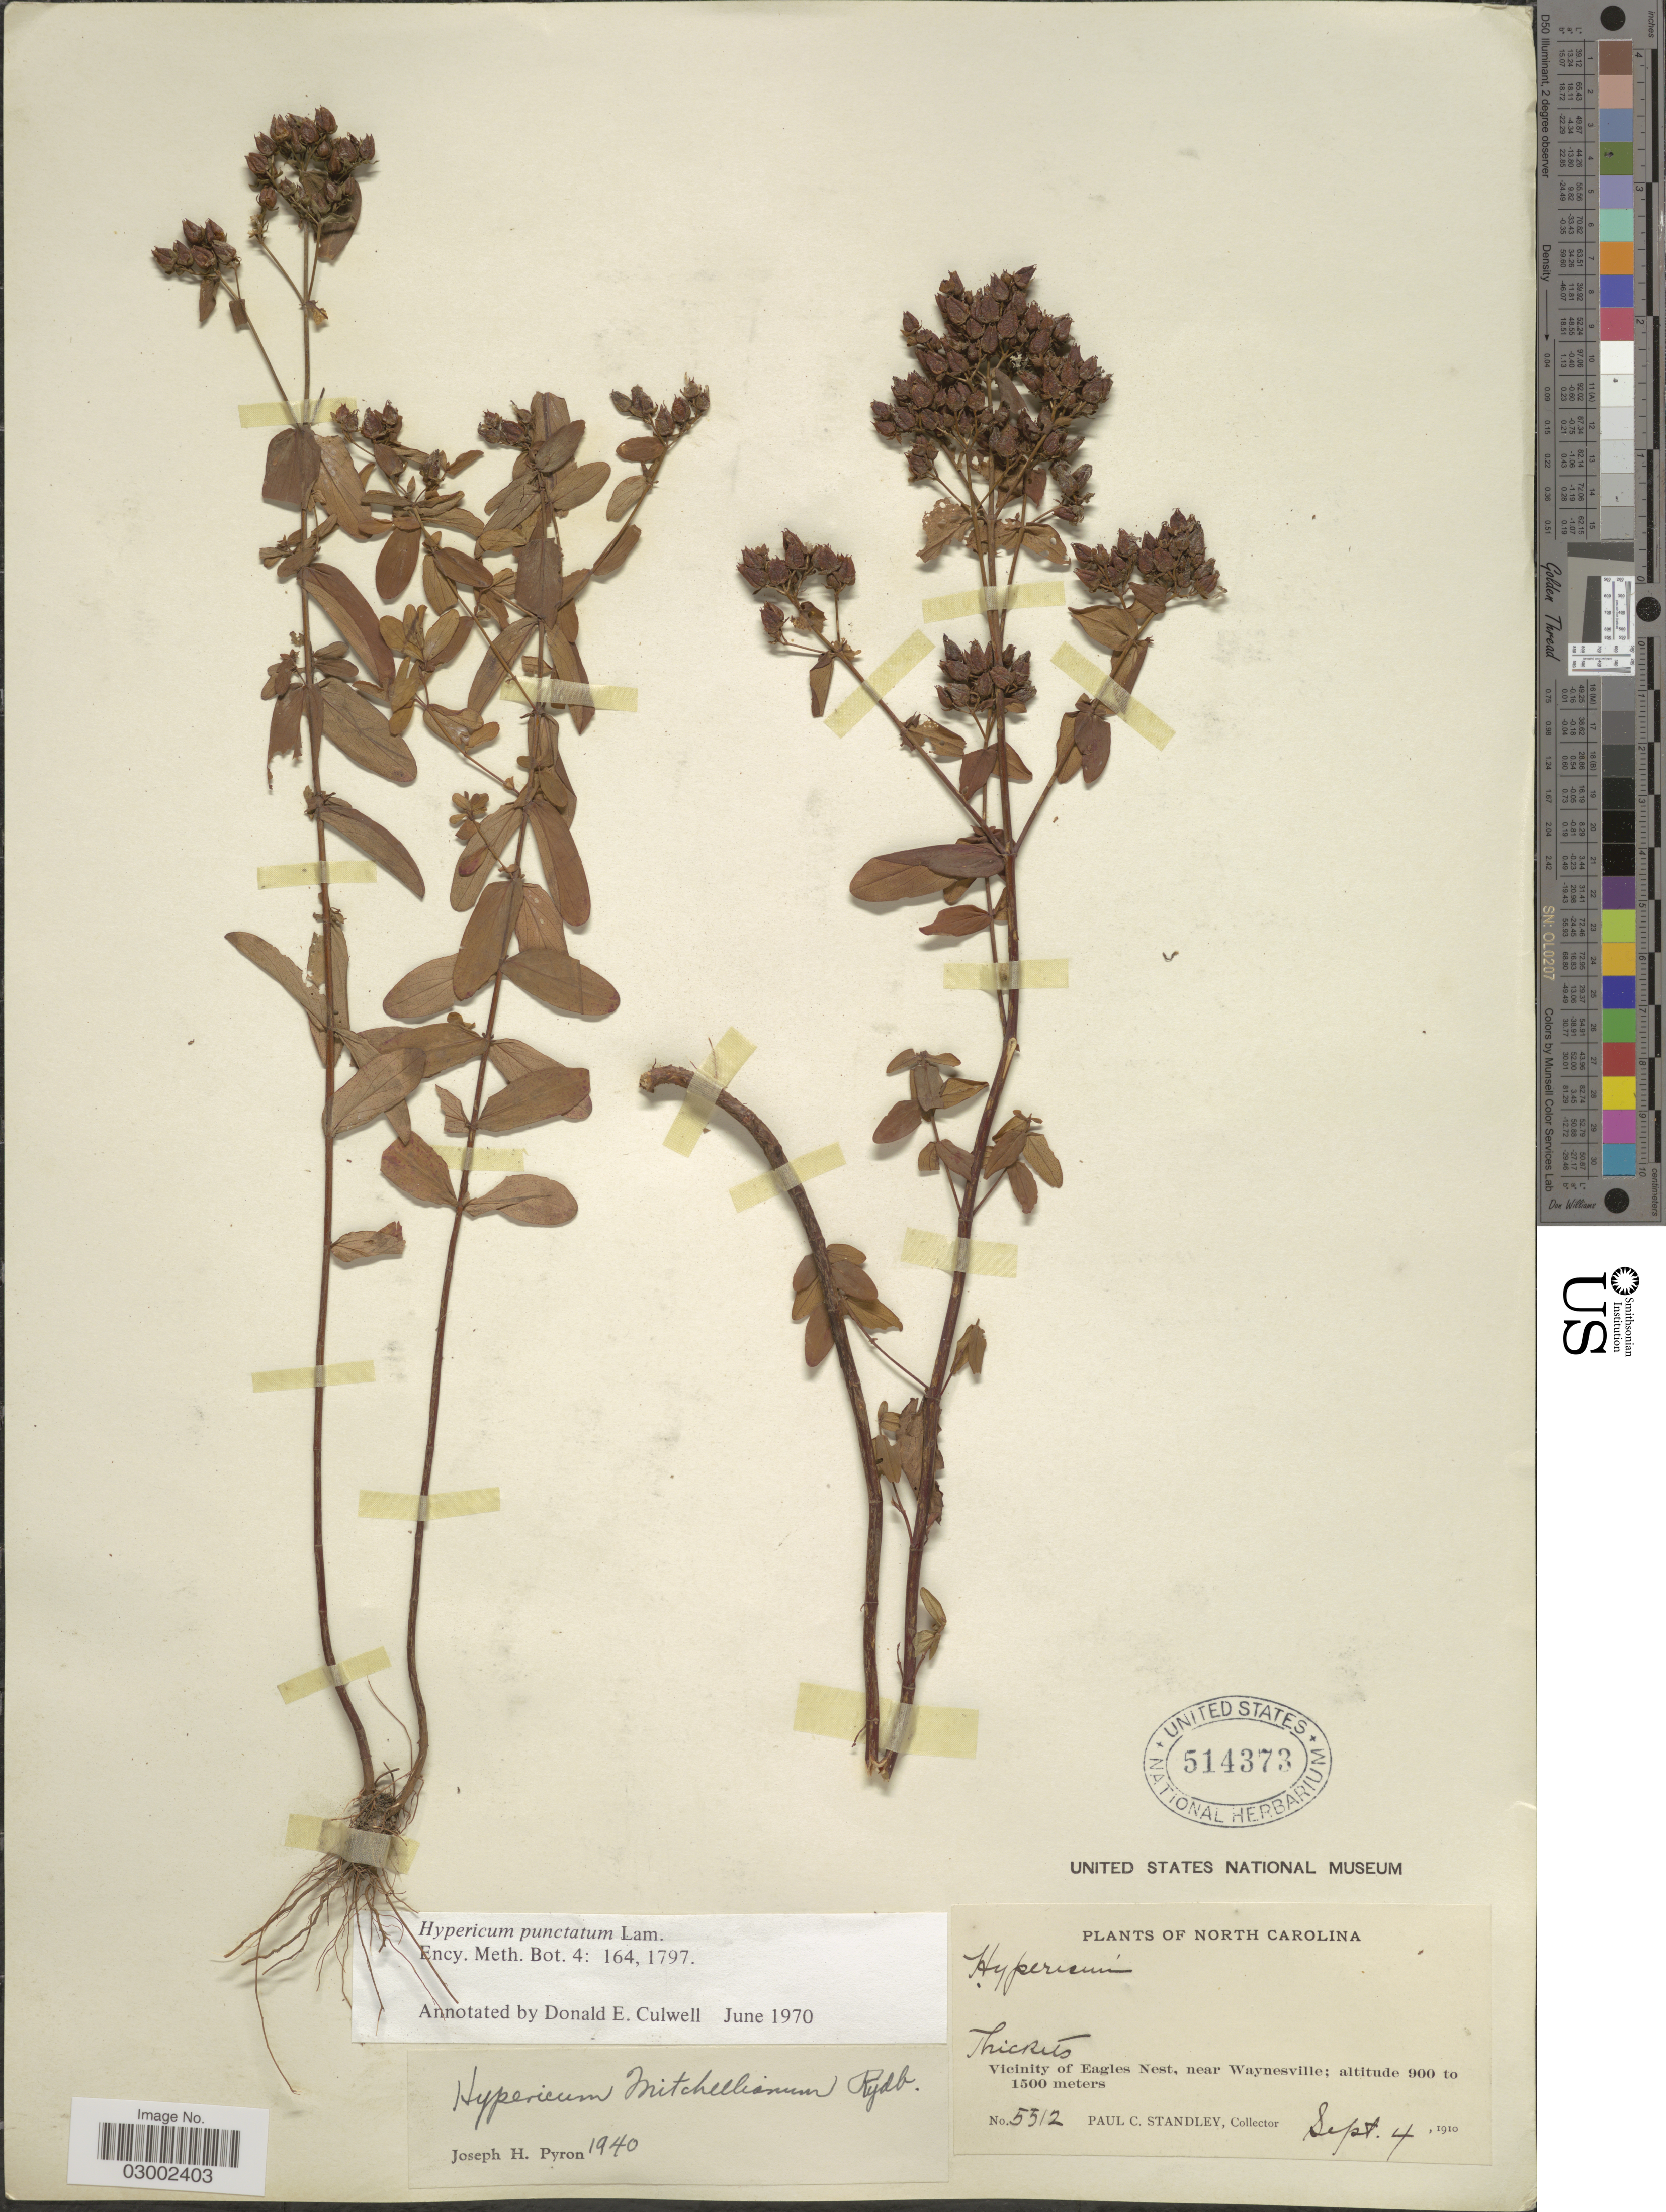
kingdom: Plantae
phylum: Tracheophyta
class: Magnoliopsida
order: Malpighiales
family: Hypericaceae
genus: Hypericum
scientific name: Hypericum punctatum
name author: Lam.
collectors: P. C. Standley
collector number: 5512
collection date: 1910-09-04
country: United States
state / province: North Carolina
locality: Vicinity of Eagles Nest, near Waynesville.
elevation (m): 900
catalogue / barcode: US 514373